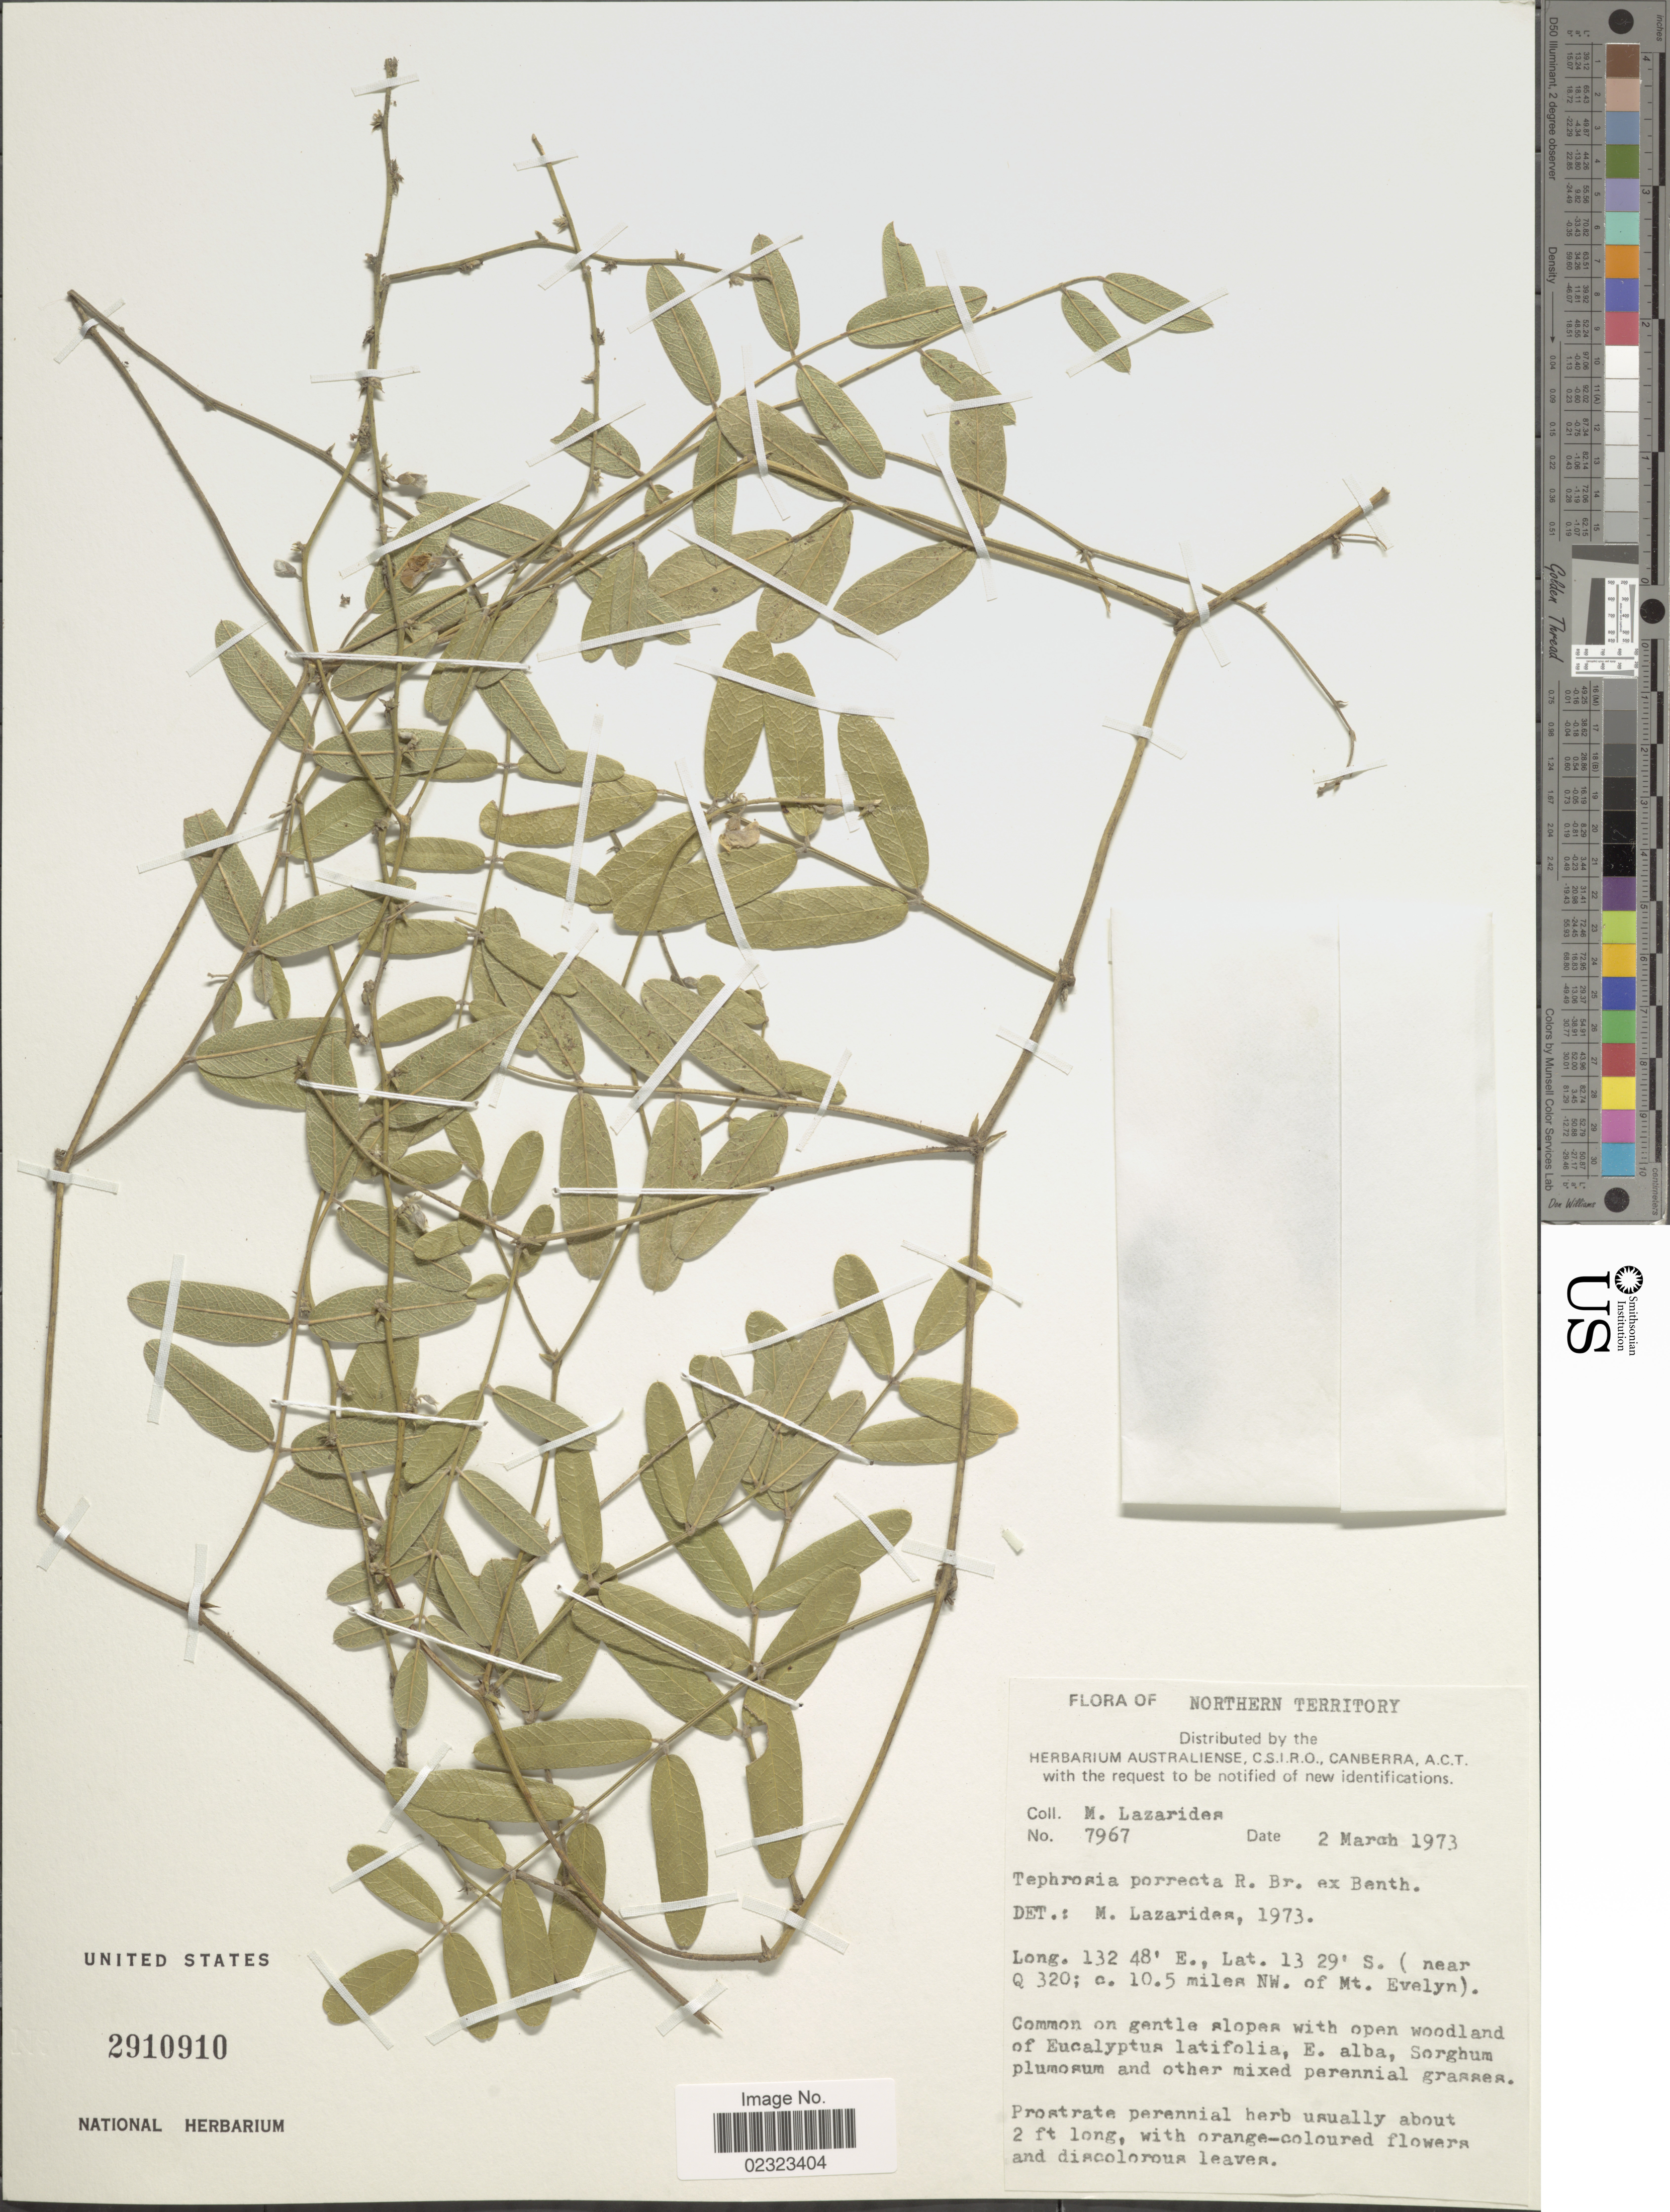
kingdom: Plantae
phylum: Tracheophyta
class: Magnoliopsida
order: Fabales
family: Fabaceae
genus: Tephrosia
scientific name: Tephrosia porrecta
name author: Benth.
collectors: M. Lazarides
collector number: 7967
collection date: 1973-03-02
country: Australia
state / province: Northern Territory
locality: Near Q320; c. 10.5 miles NW. of Mt. Evelyn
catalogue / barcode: US 2910910